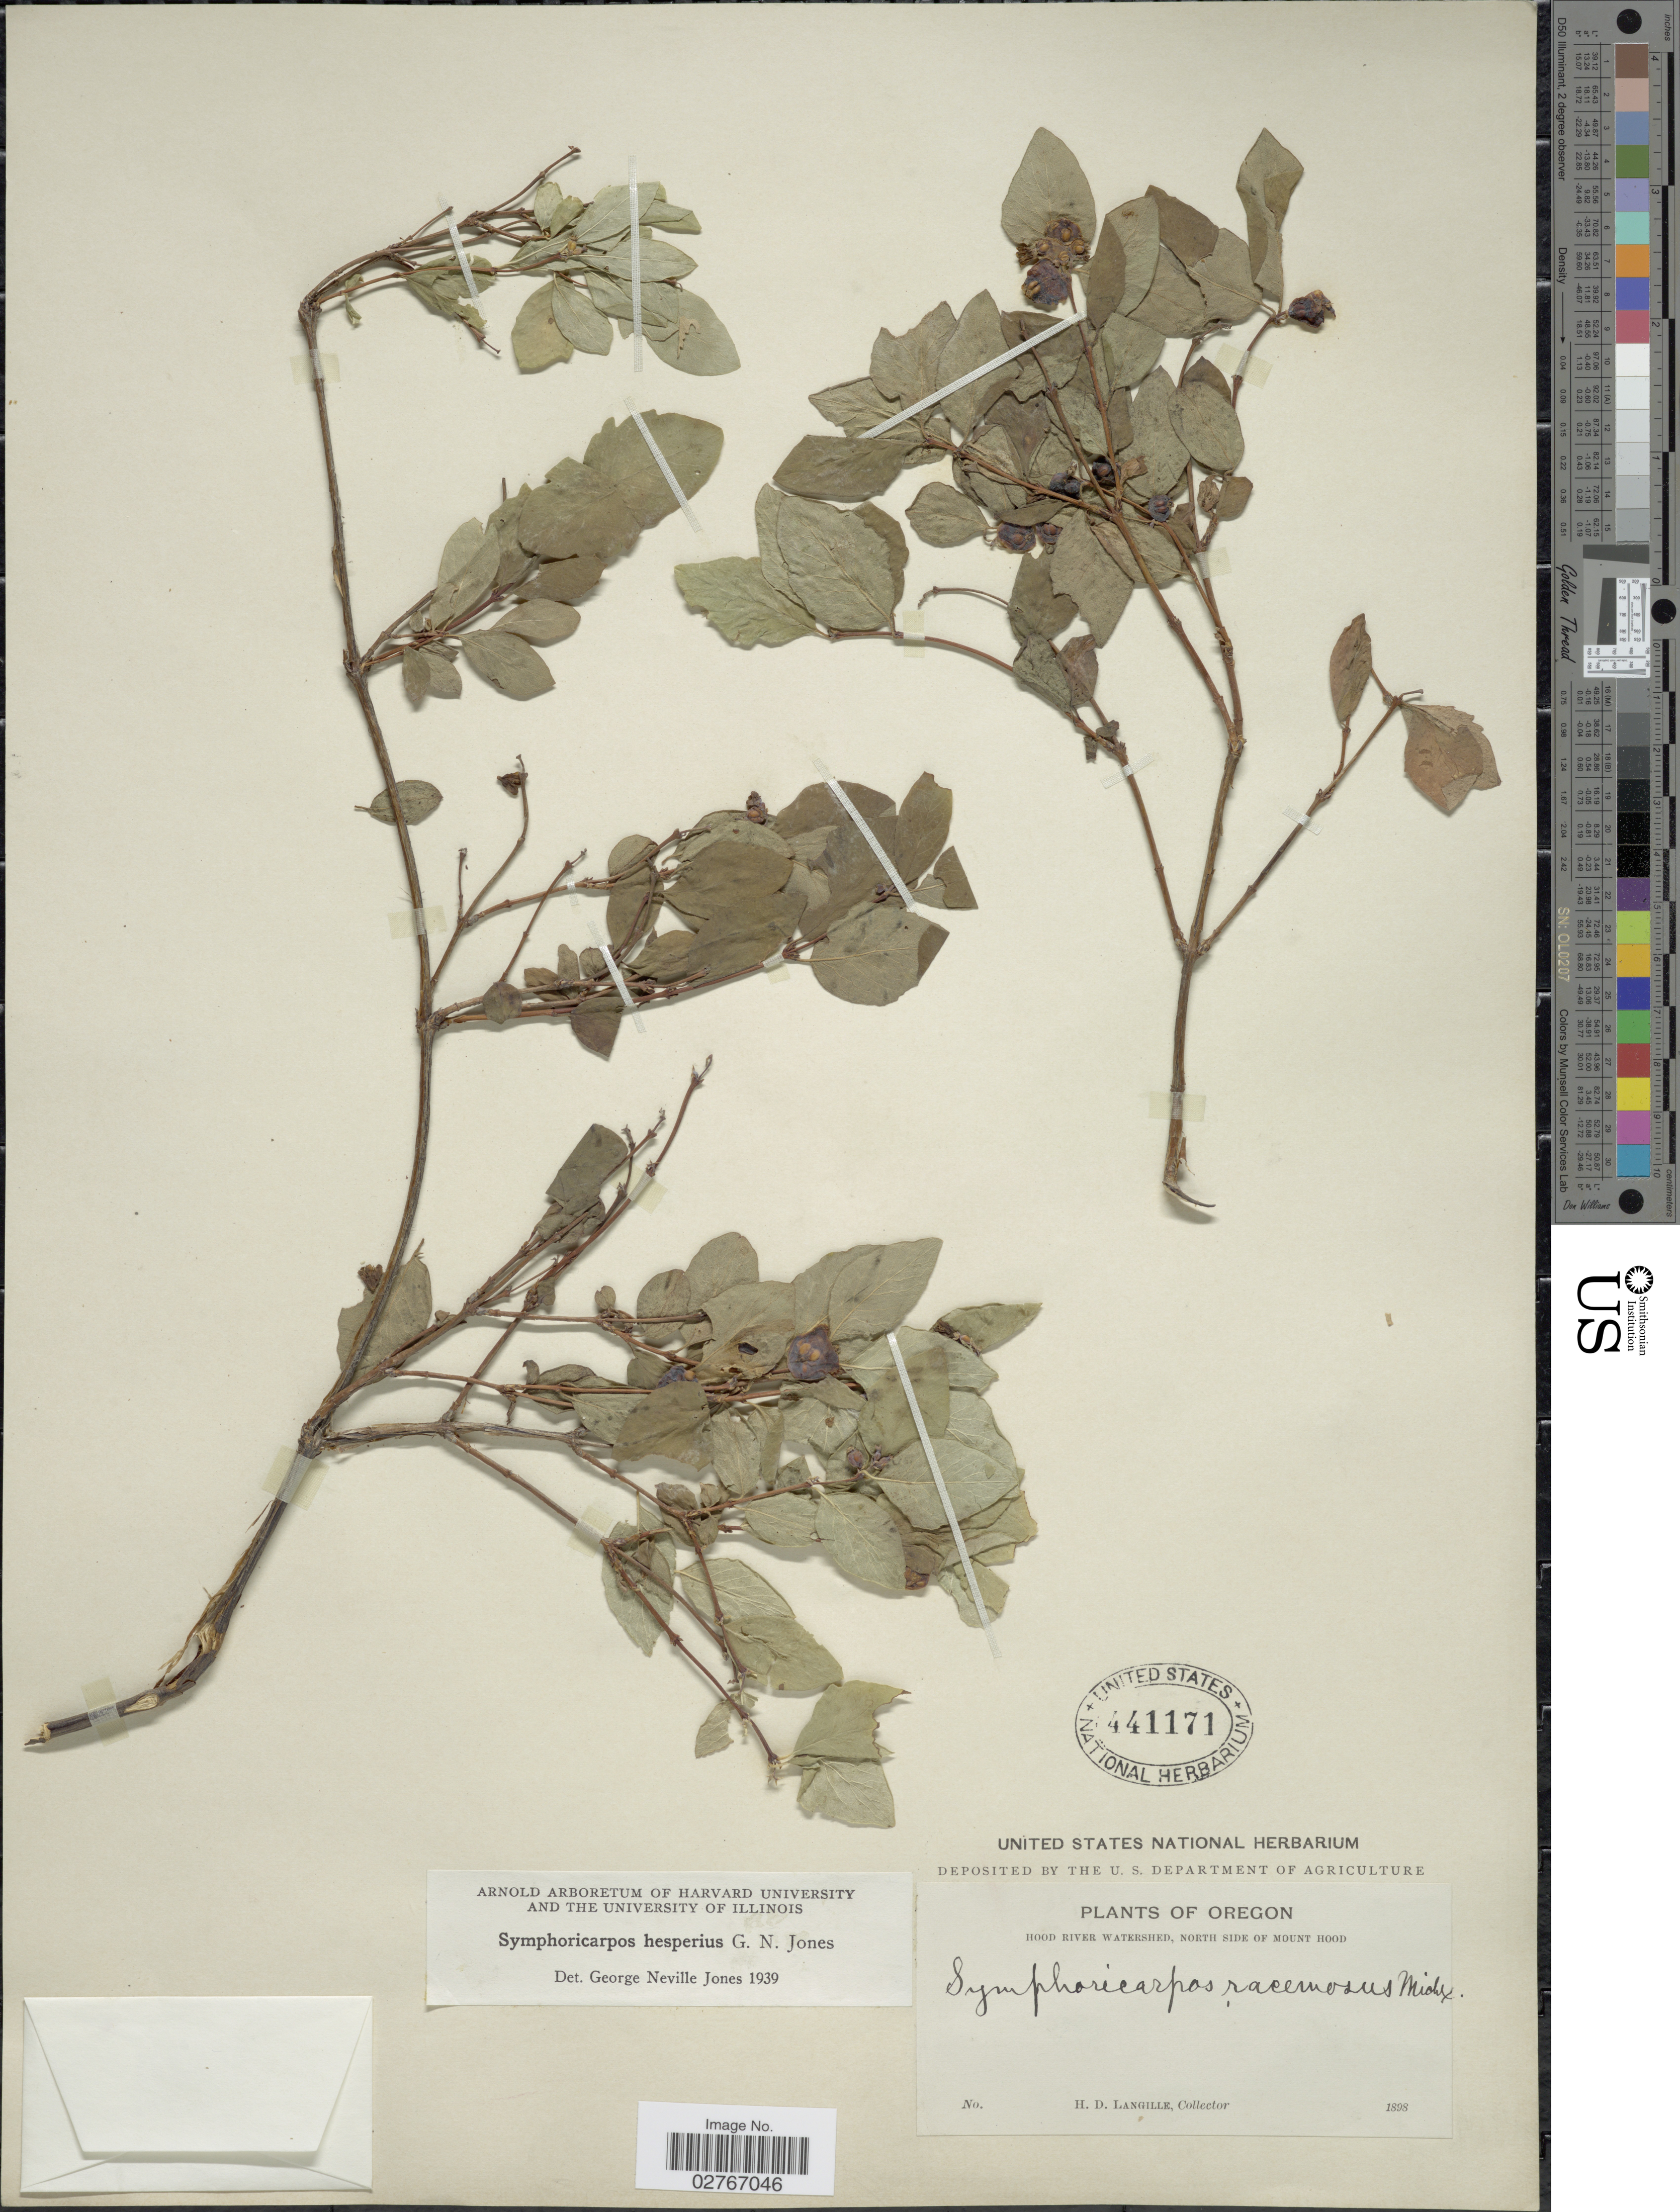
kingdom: Plantae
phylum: Tracheophyta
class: Magnoliopsida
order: Dipsacales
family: Caprifoliaceae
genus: Symphoricarpos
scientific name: Symphoricarpos hesperius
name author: G.N. Jones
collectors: H. Langille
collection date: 1898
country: United States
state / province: Oregon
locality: Hood river watershed, north side of Mount Hood.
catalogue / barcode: US 441171